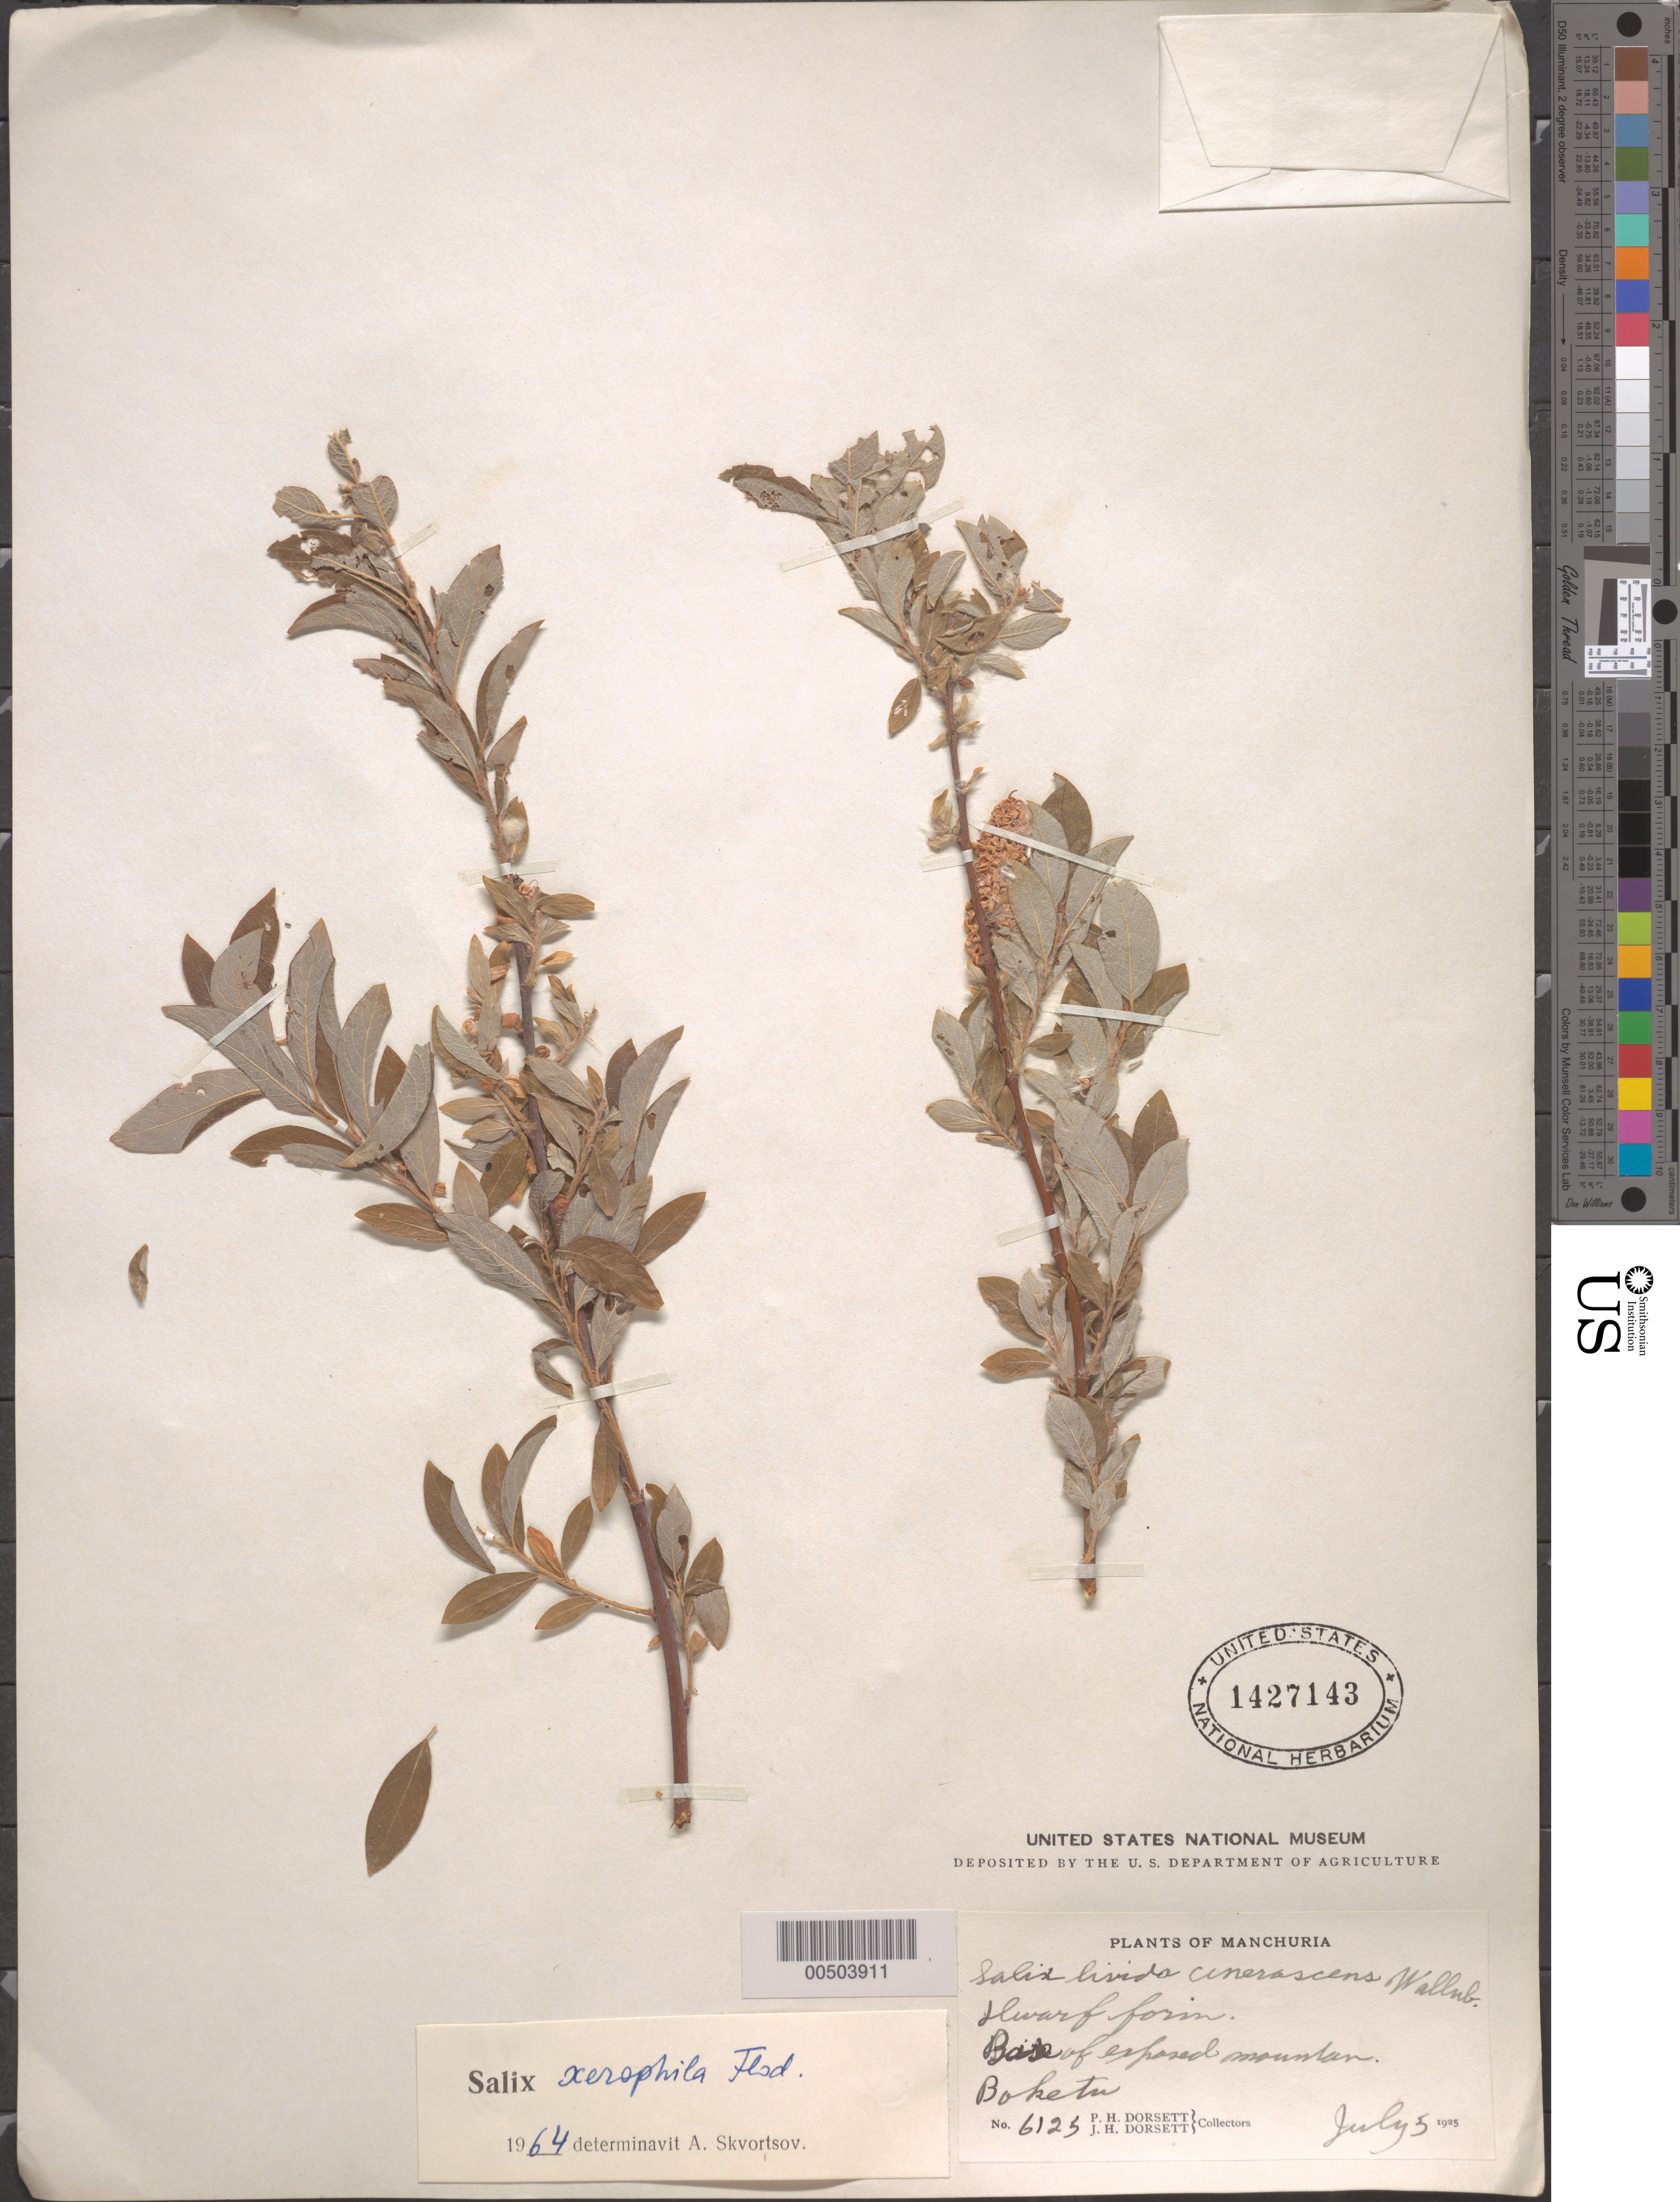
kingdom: Plantae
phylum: Tracheophyta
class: Magnoliopsida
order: Malpighiales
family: Salicaceae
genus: Salix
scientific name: Salix xerophila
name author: Flod.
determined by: Skvortsov, A. K.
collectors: P. H. Dorsett & J. Dorsett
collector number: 6125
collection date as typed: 05 Jul 1925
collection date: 1925-07-05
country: China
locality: Boketu; Manchuria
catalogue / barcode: US 1427143